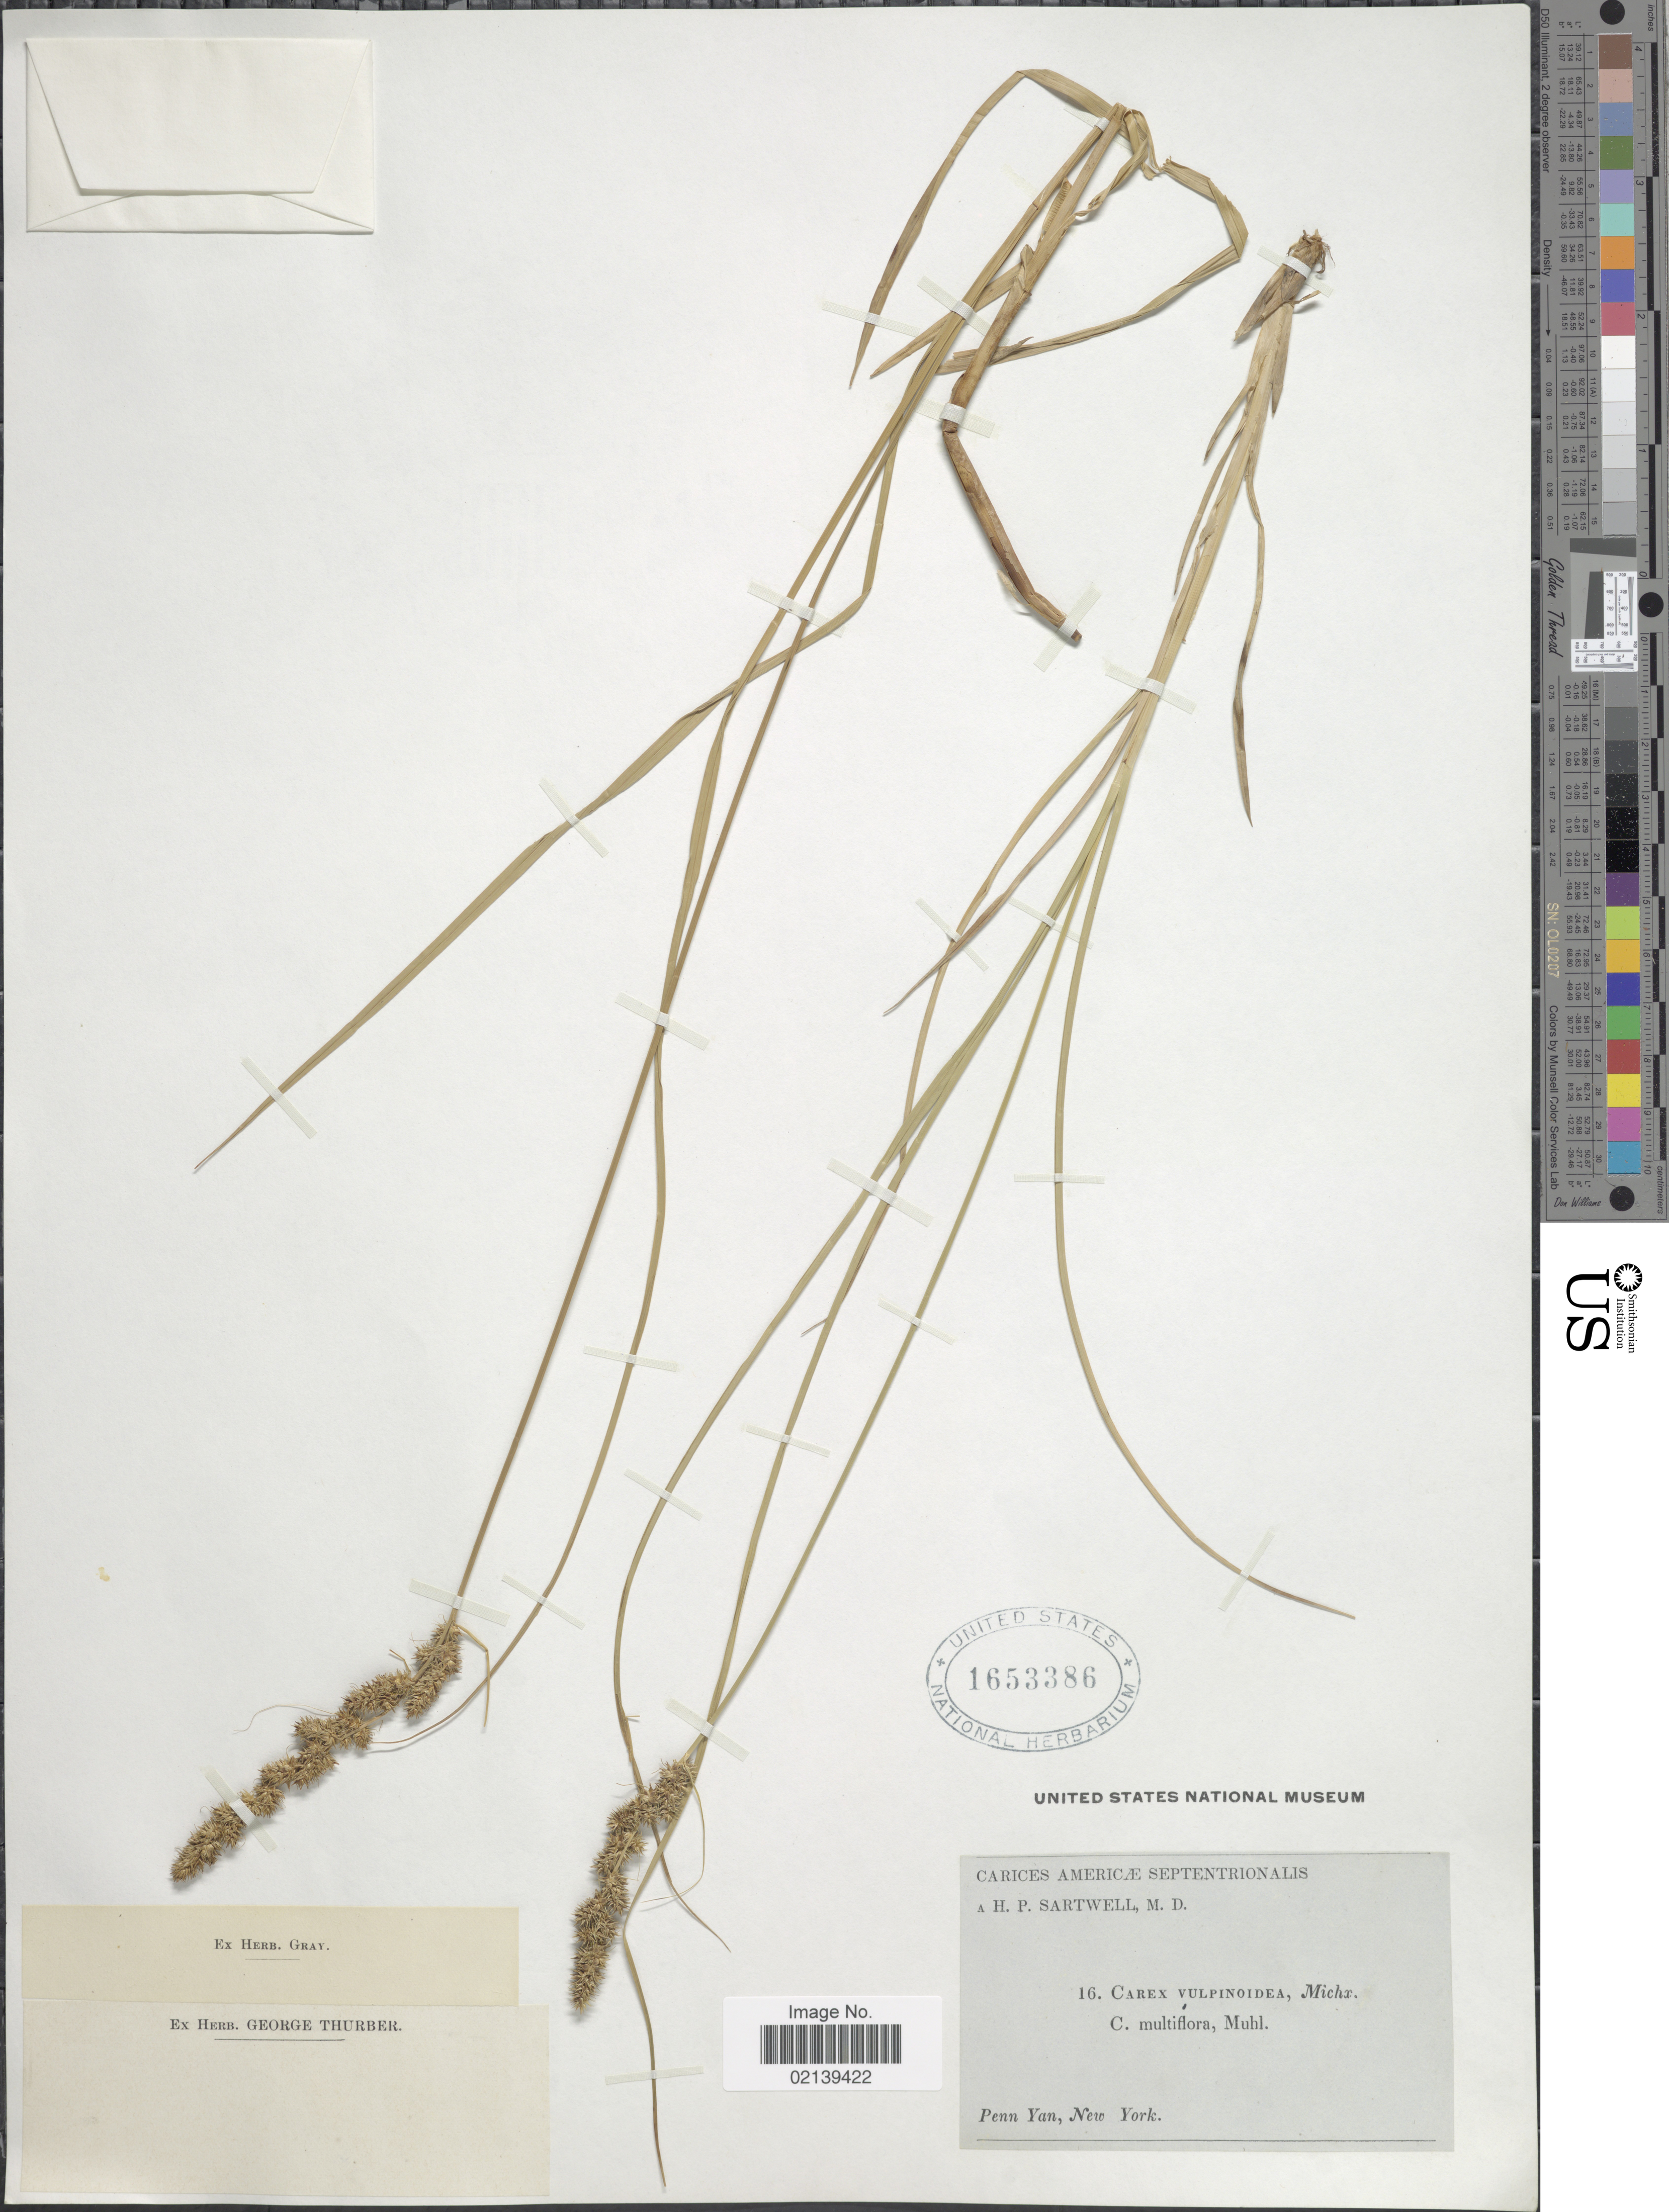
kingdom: Plantae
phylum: Tracheophyta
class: Liliopsida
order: Poales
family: Cyperaceae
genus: Carex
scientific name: Carex vulpinoidea Michx.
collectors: H. P. Sartwell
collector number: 16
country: United States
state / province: New York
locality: Penn Yan, New York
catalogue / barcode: US 1653386